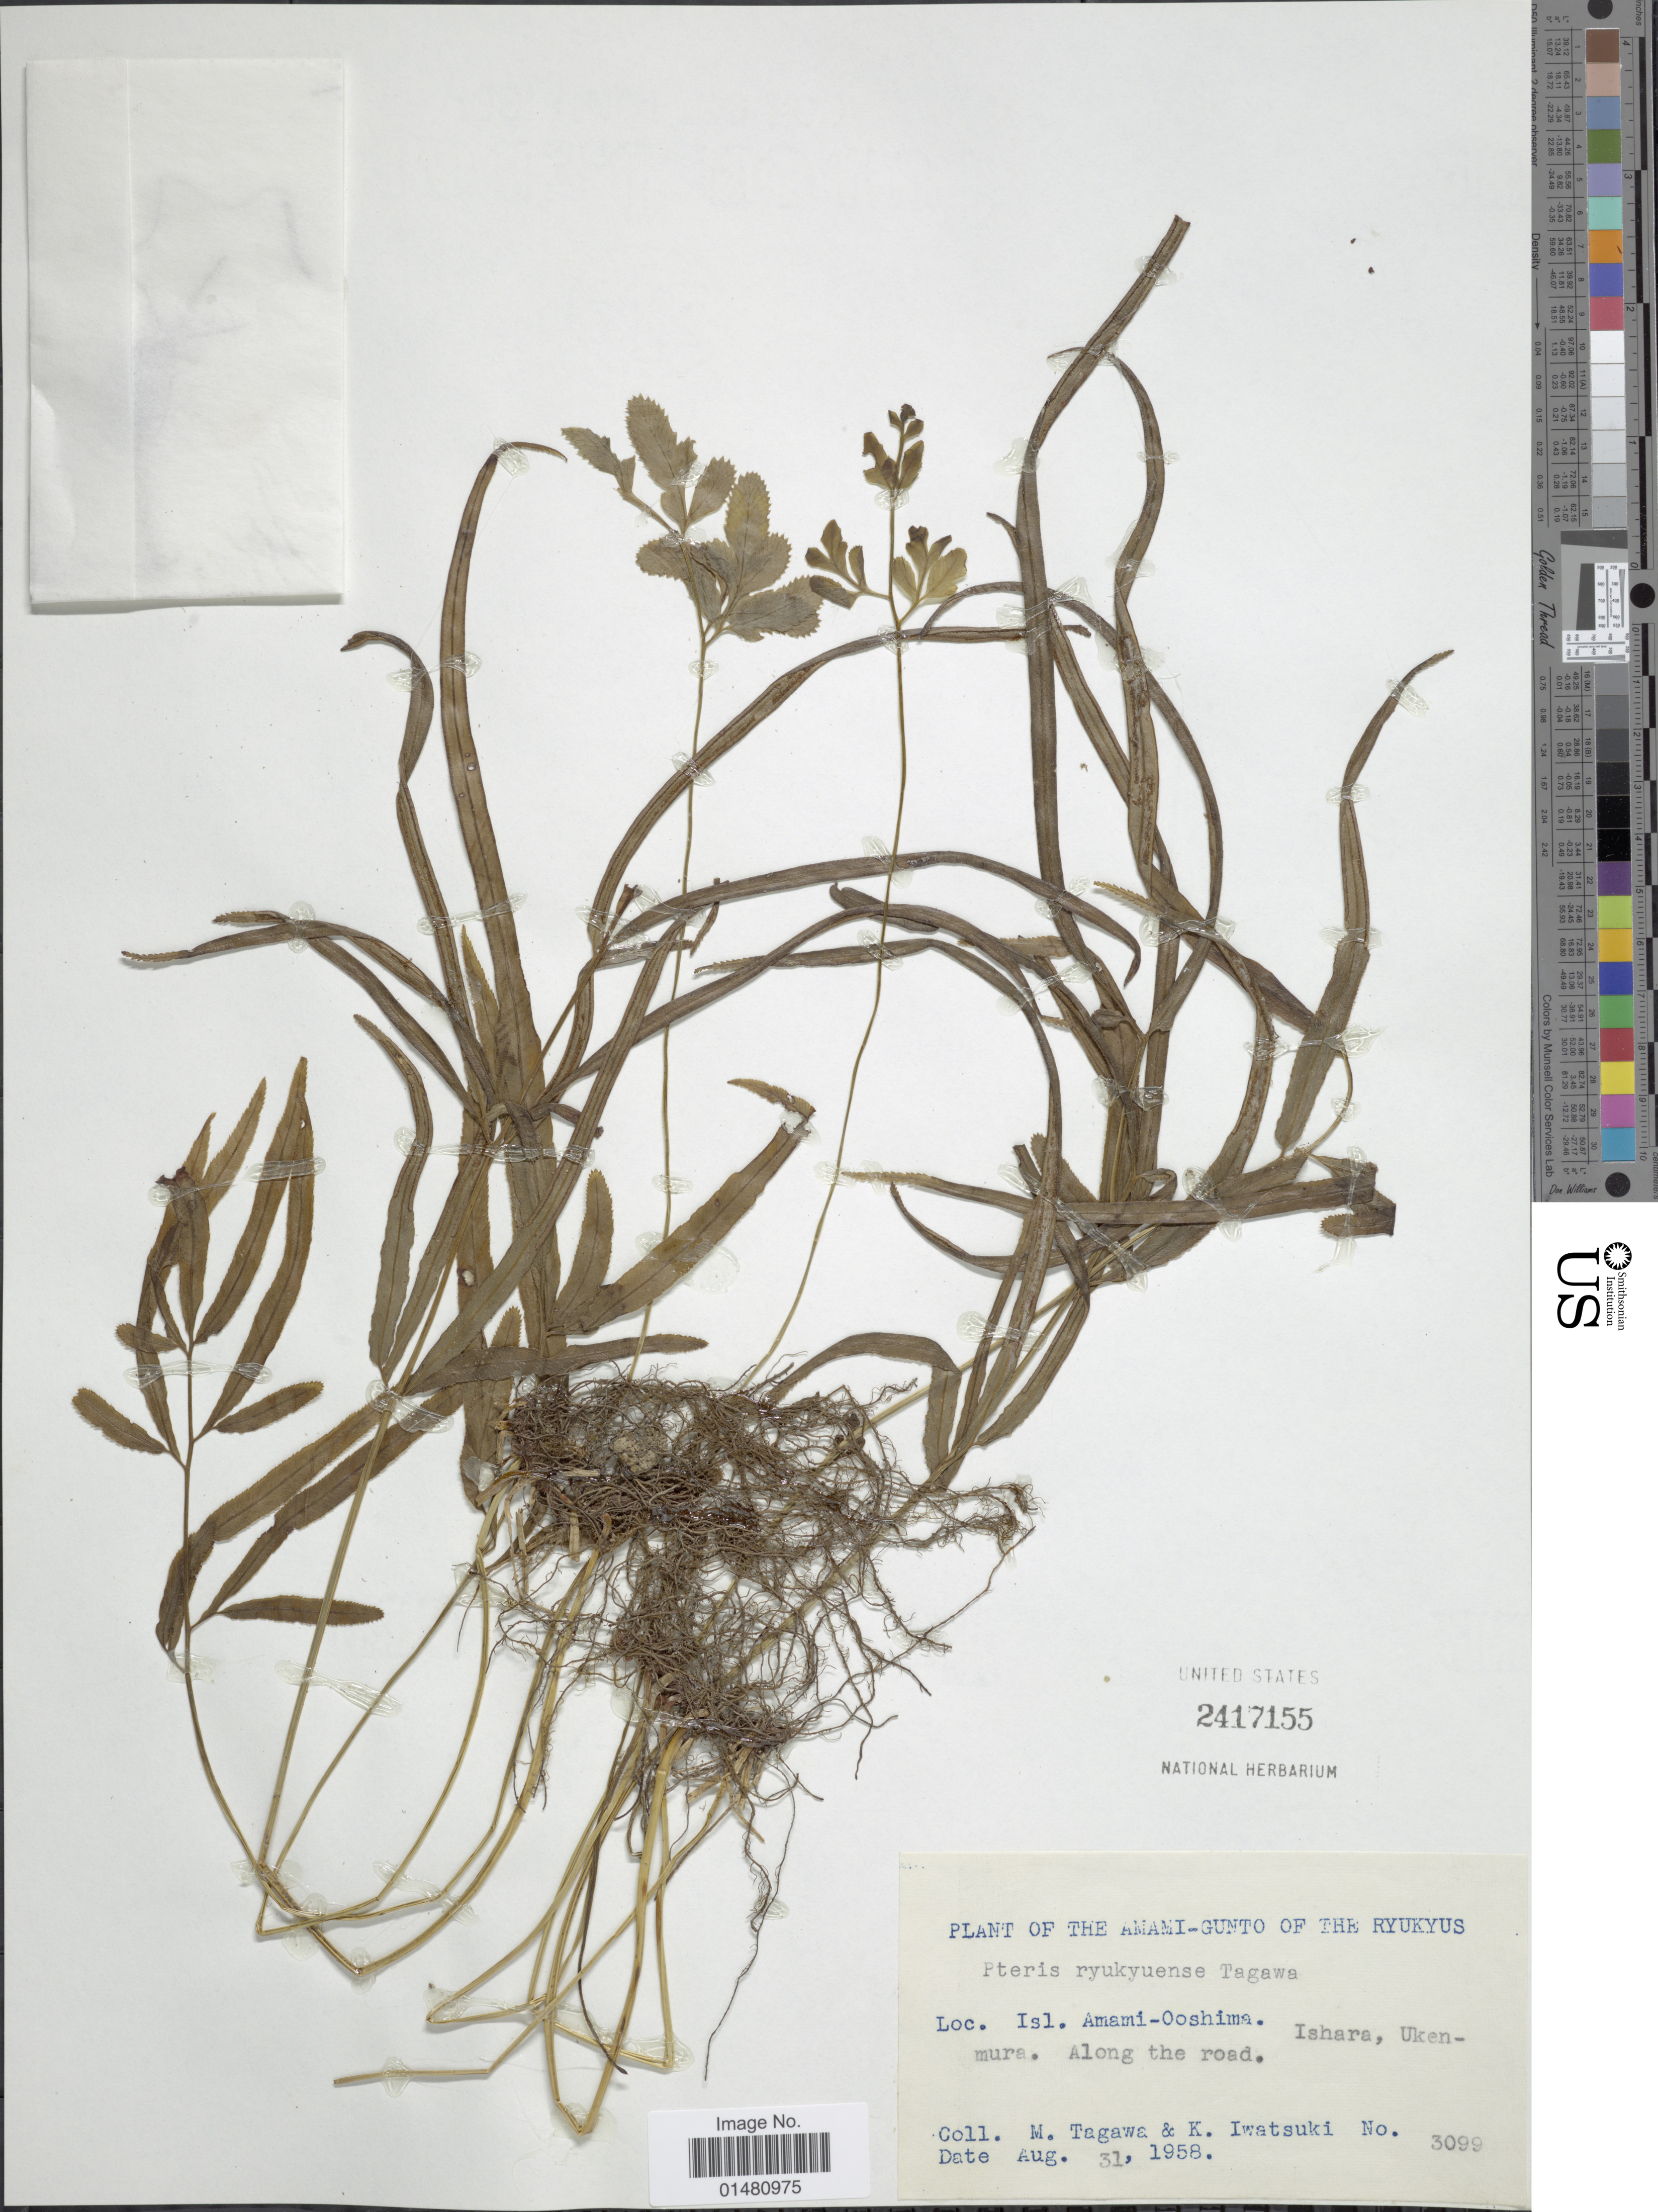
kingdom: Plantae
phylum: Tracheophyta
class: Polypodiopsida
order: Polypodiales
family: Pteridaceae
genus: Pteris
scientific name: Pteris ryukyuensis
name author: Tagawa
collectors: M. Tagawa & K. Iwatsuki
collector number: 3099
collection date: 1958-08-31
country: Japan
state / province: Okinawa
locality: The Amami-Gunto of the Ryukyus, Isl. Amami-Ooshima. Ishara, Ukenmura. Along the road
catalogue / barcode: US 2417155